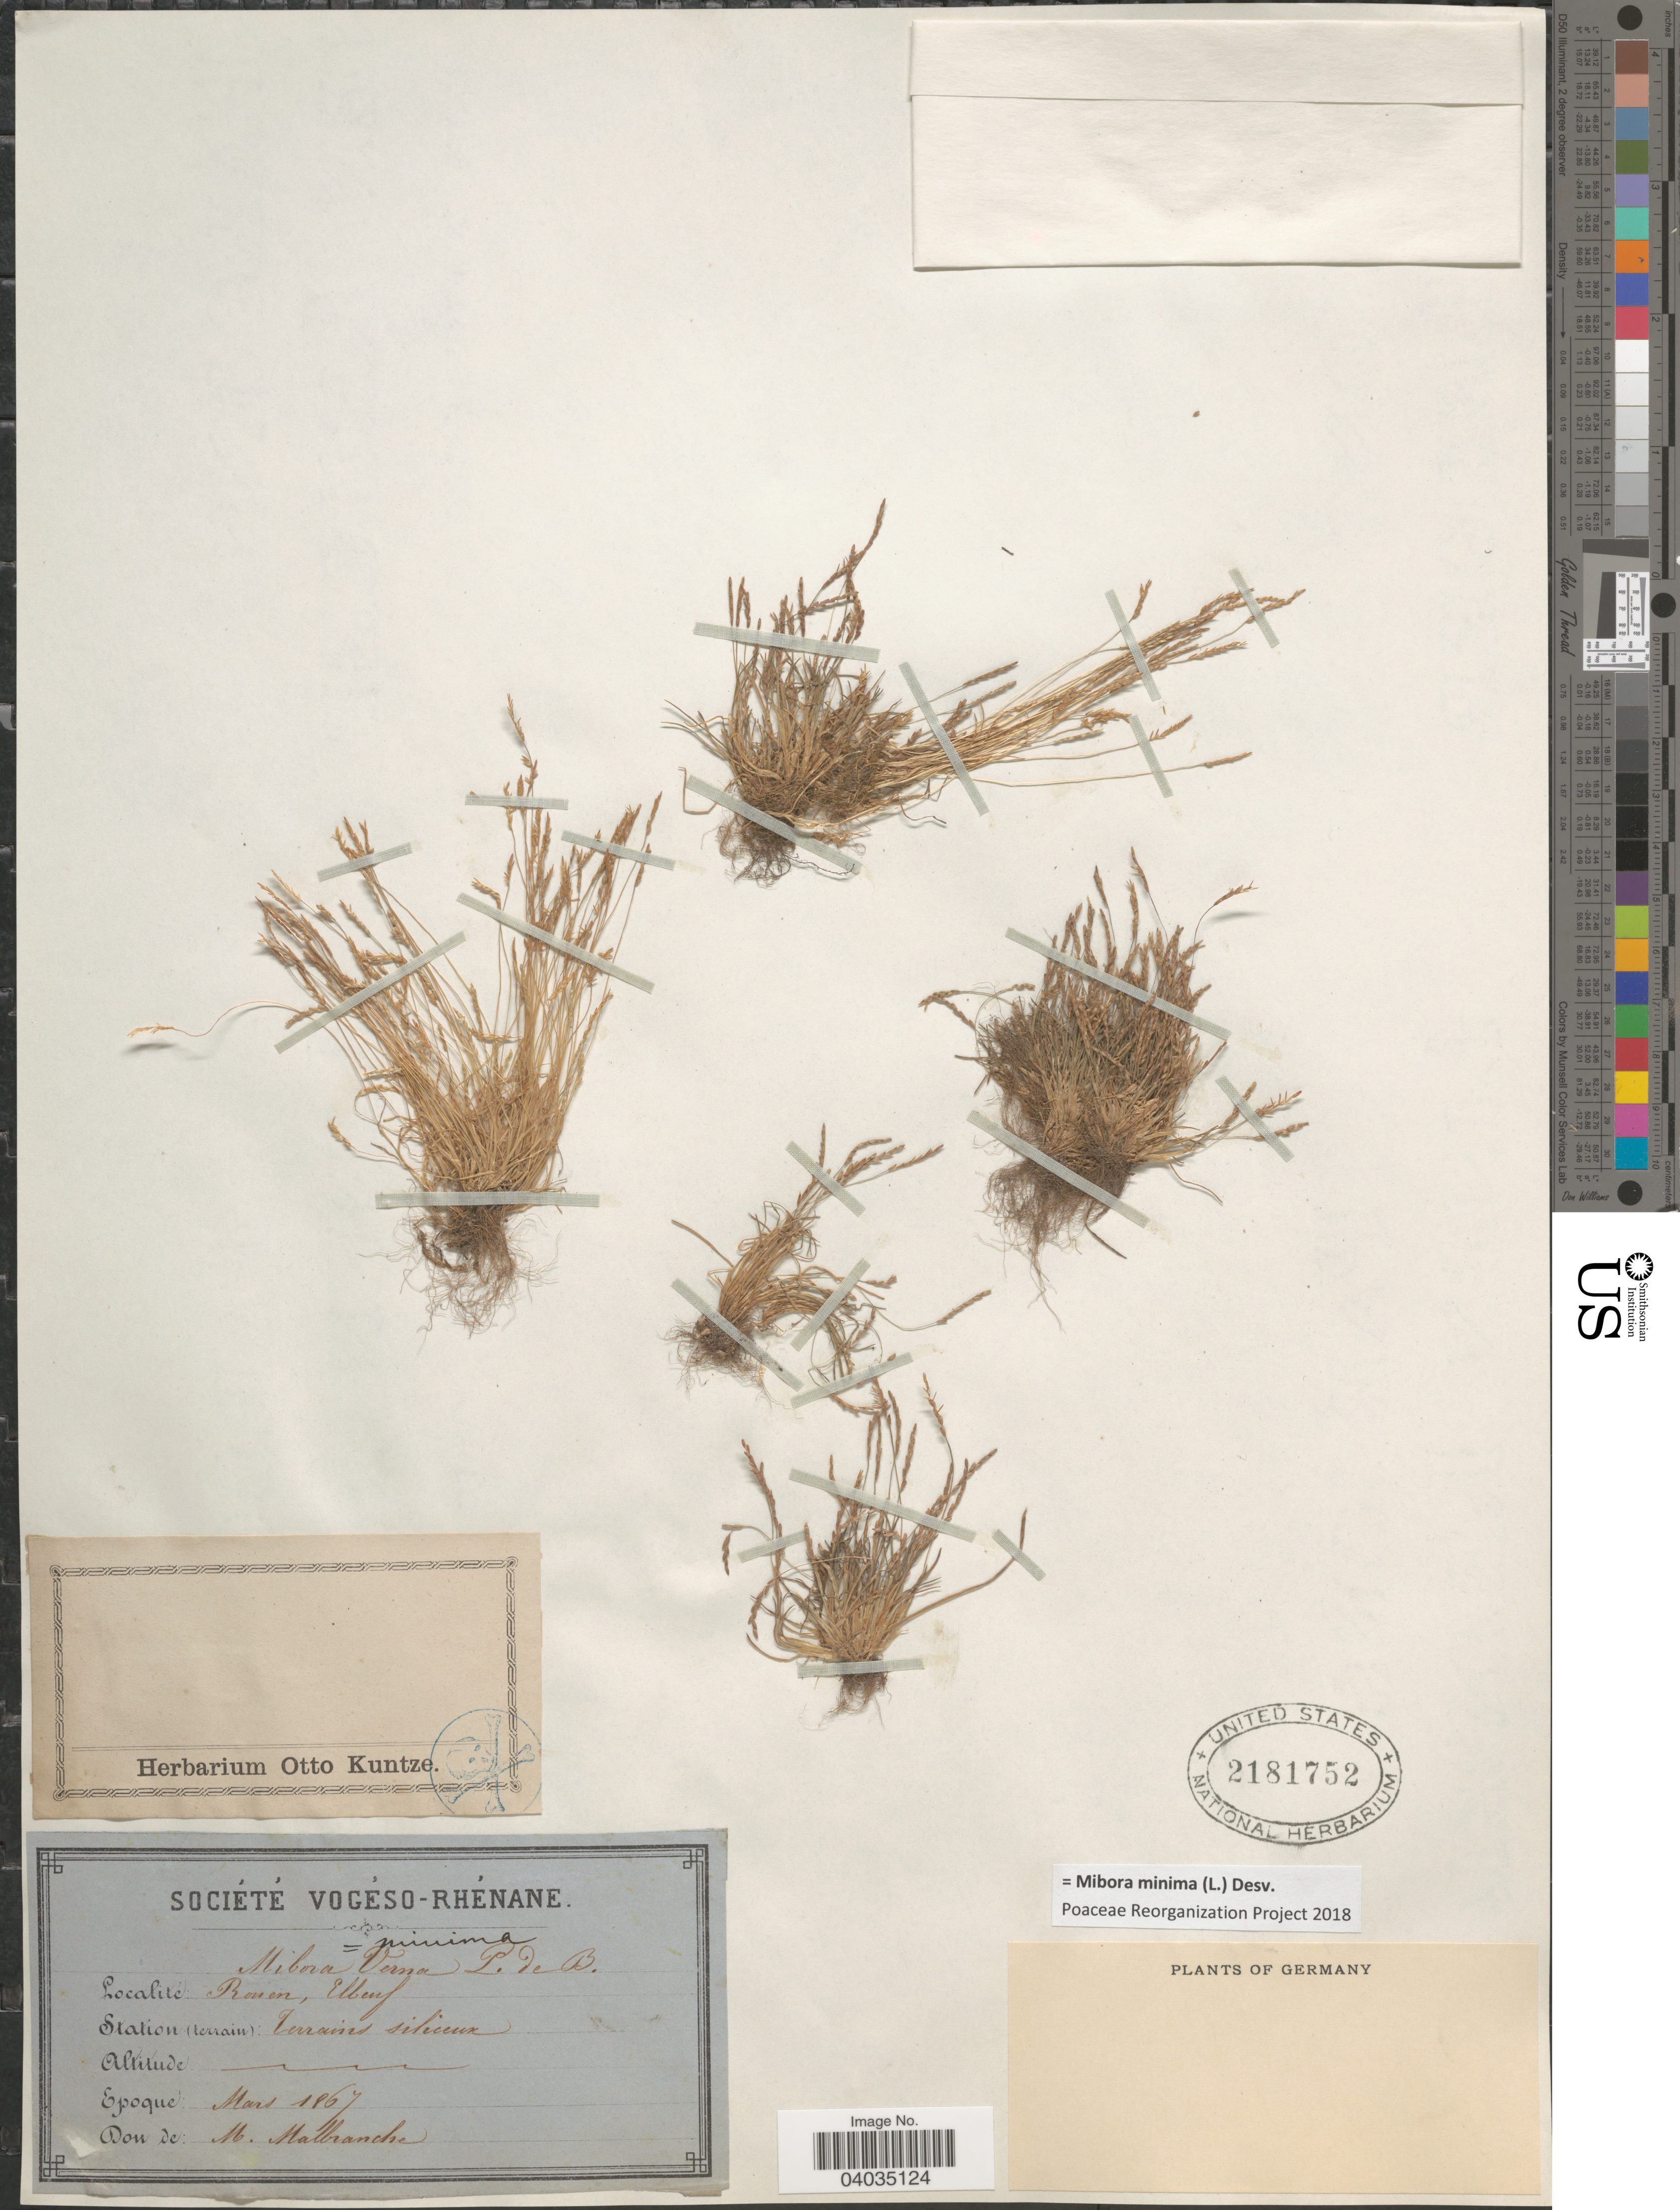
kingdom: Plantae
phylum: Tracheophyta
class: Liliopsida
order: Poales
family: Poaceae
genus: Mibora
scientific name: Mibora minima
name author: (L.) Desv.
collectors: M. Malbranche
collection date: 1867-03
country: Germany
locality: Station (terrain): Terrains siliceux.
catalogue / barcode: US 2181752